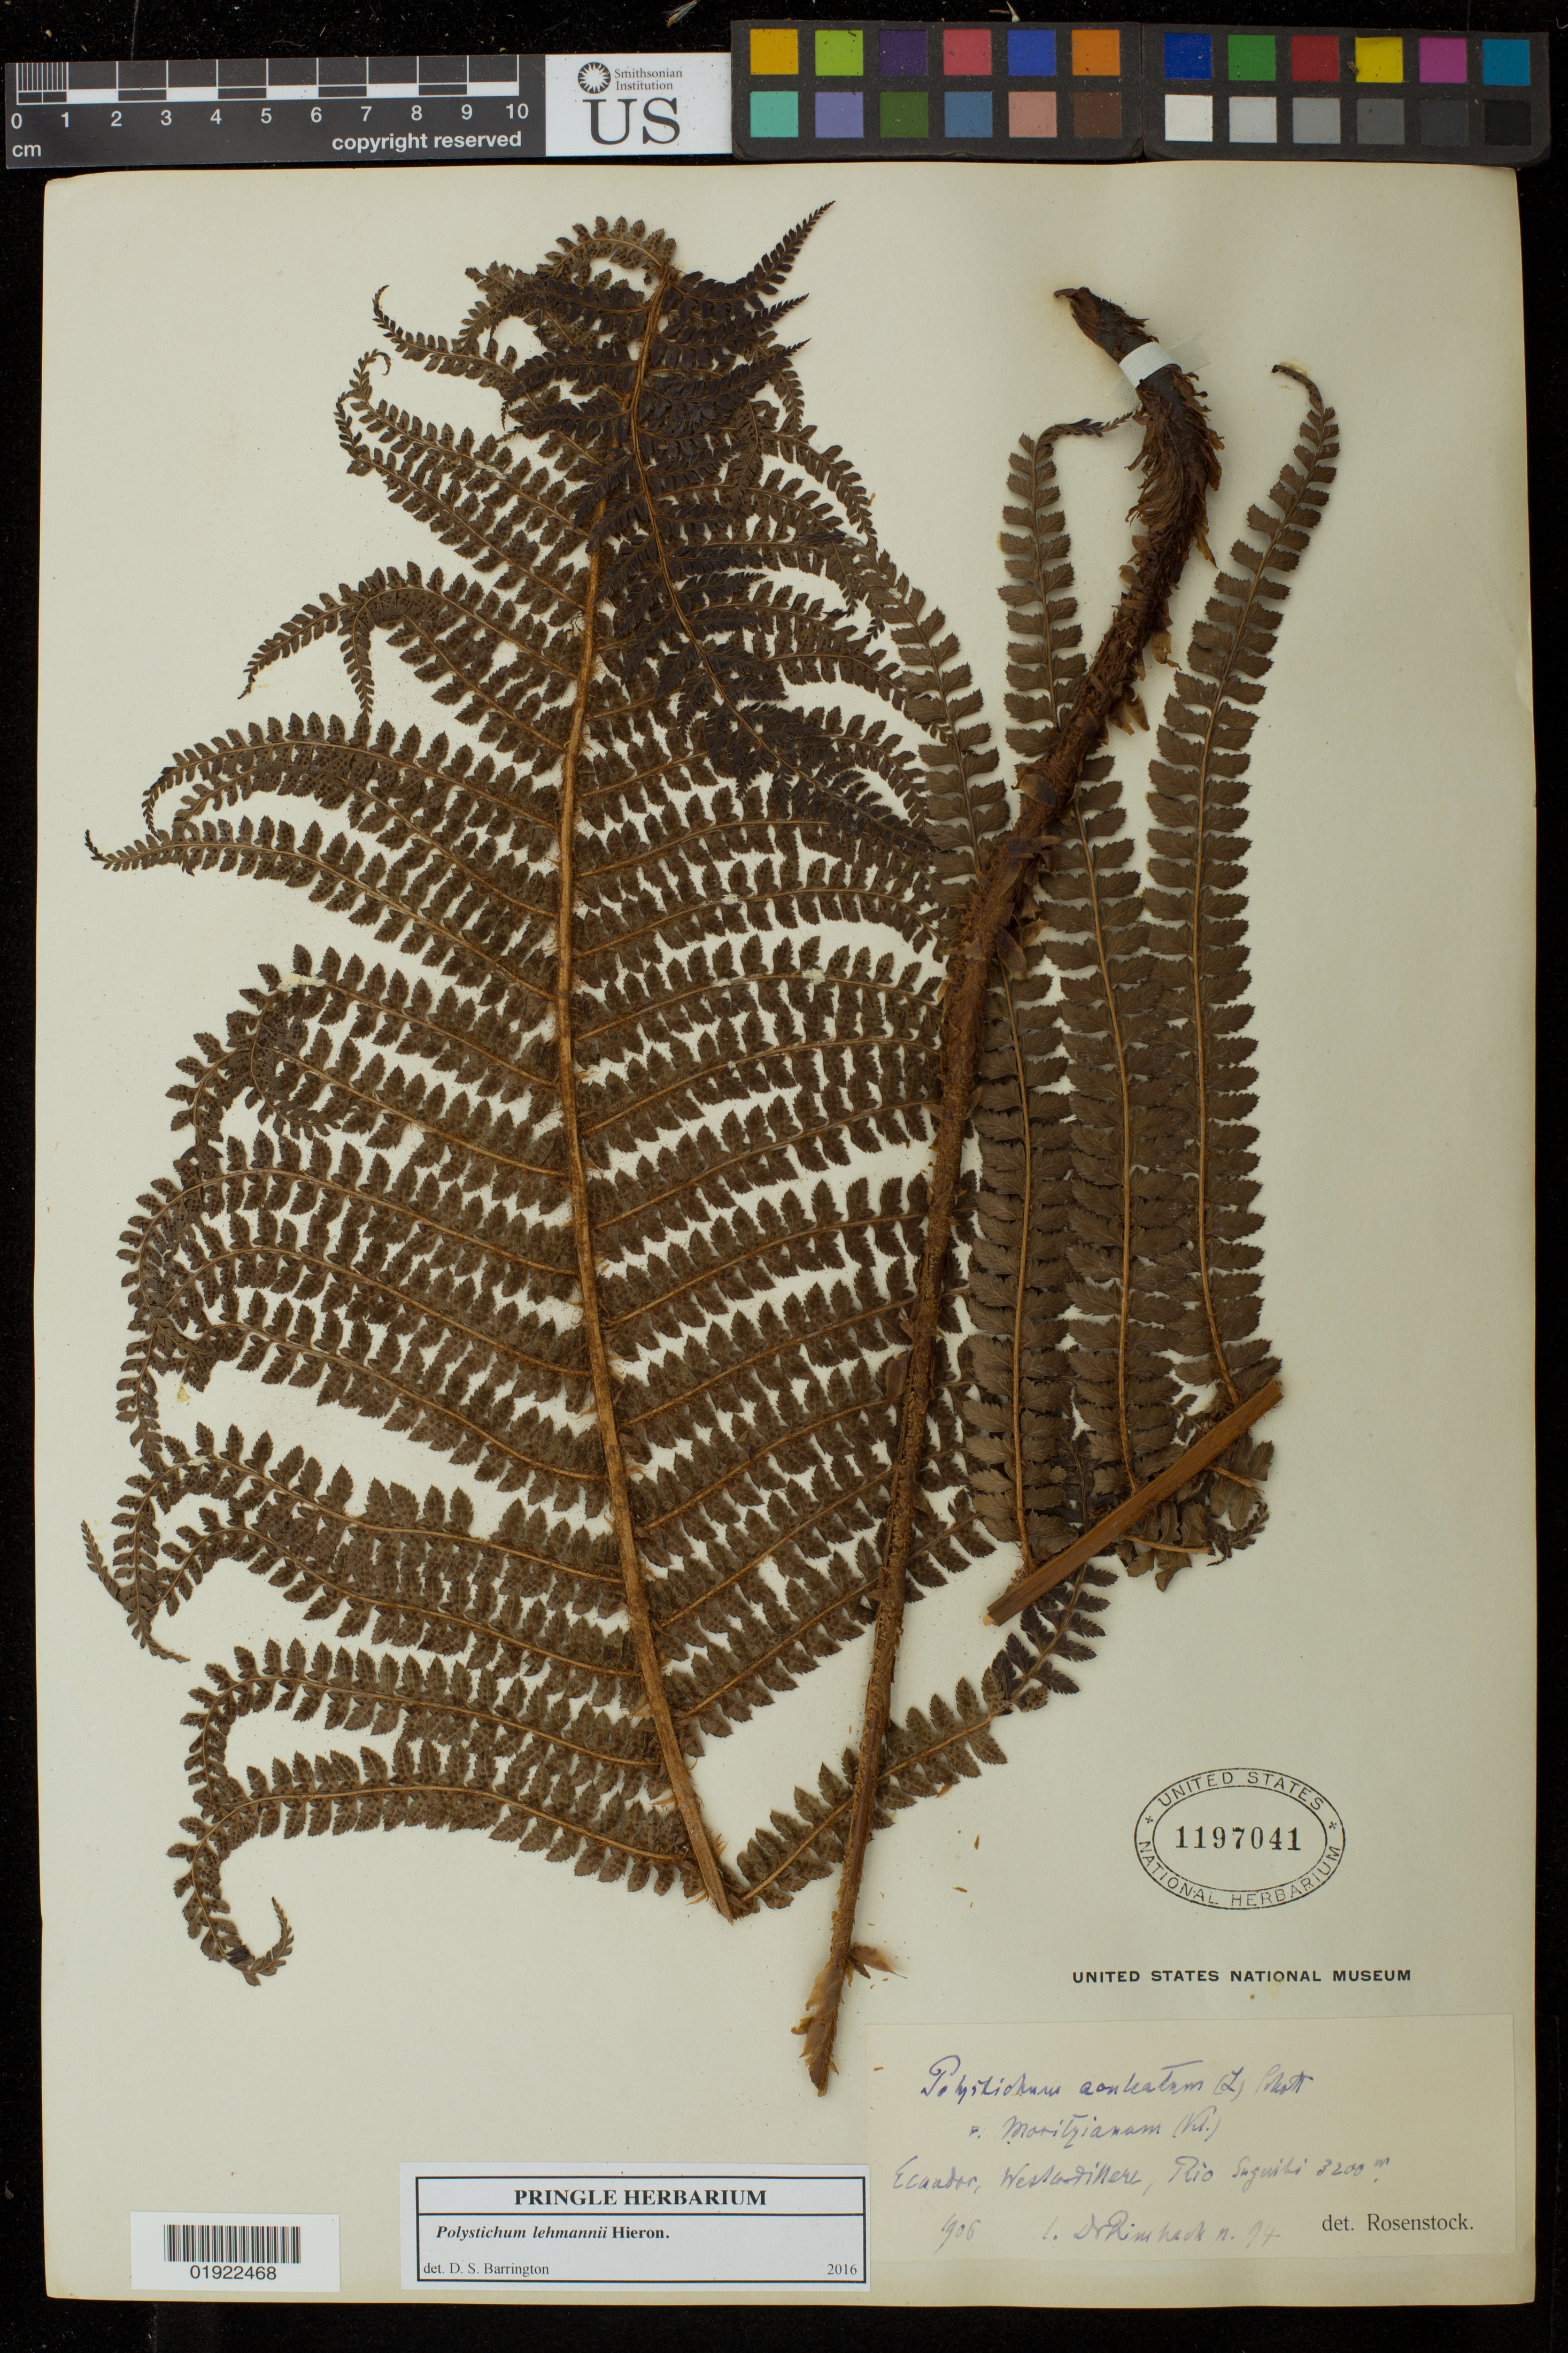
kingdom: Plantae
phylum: Tracheophyta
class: Polypodiopsida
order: Polypodiales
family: Dryopteridaceae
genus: Polystichum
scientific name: Polystichum lehmannii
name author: Hieron.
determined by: Barrington, D. S., Curator (VT), University of Vermont (UNITED STATES)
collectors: Rimbach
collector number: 94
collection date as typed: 1906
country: Ecuador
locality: West codinere(?), Río Suquibí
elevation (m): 3200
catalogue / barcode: US 1197041